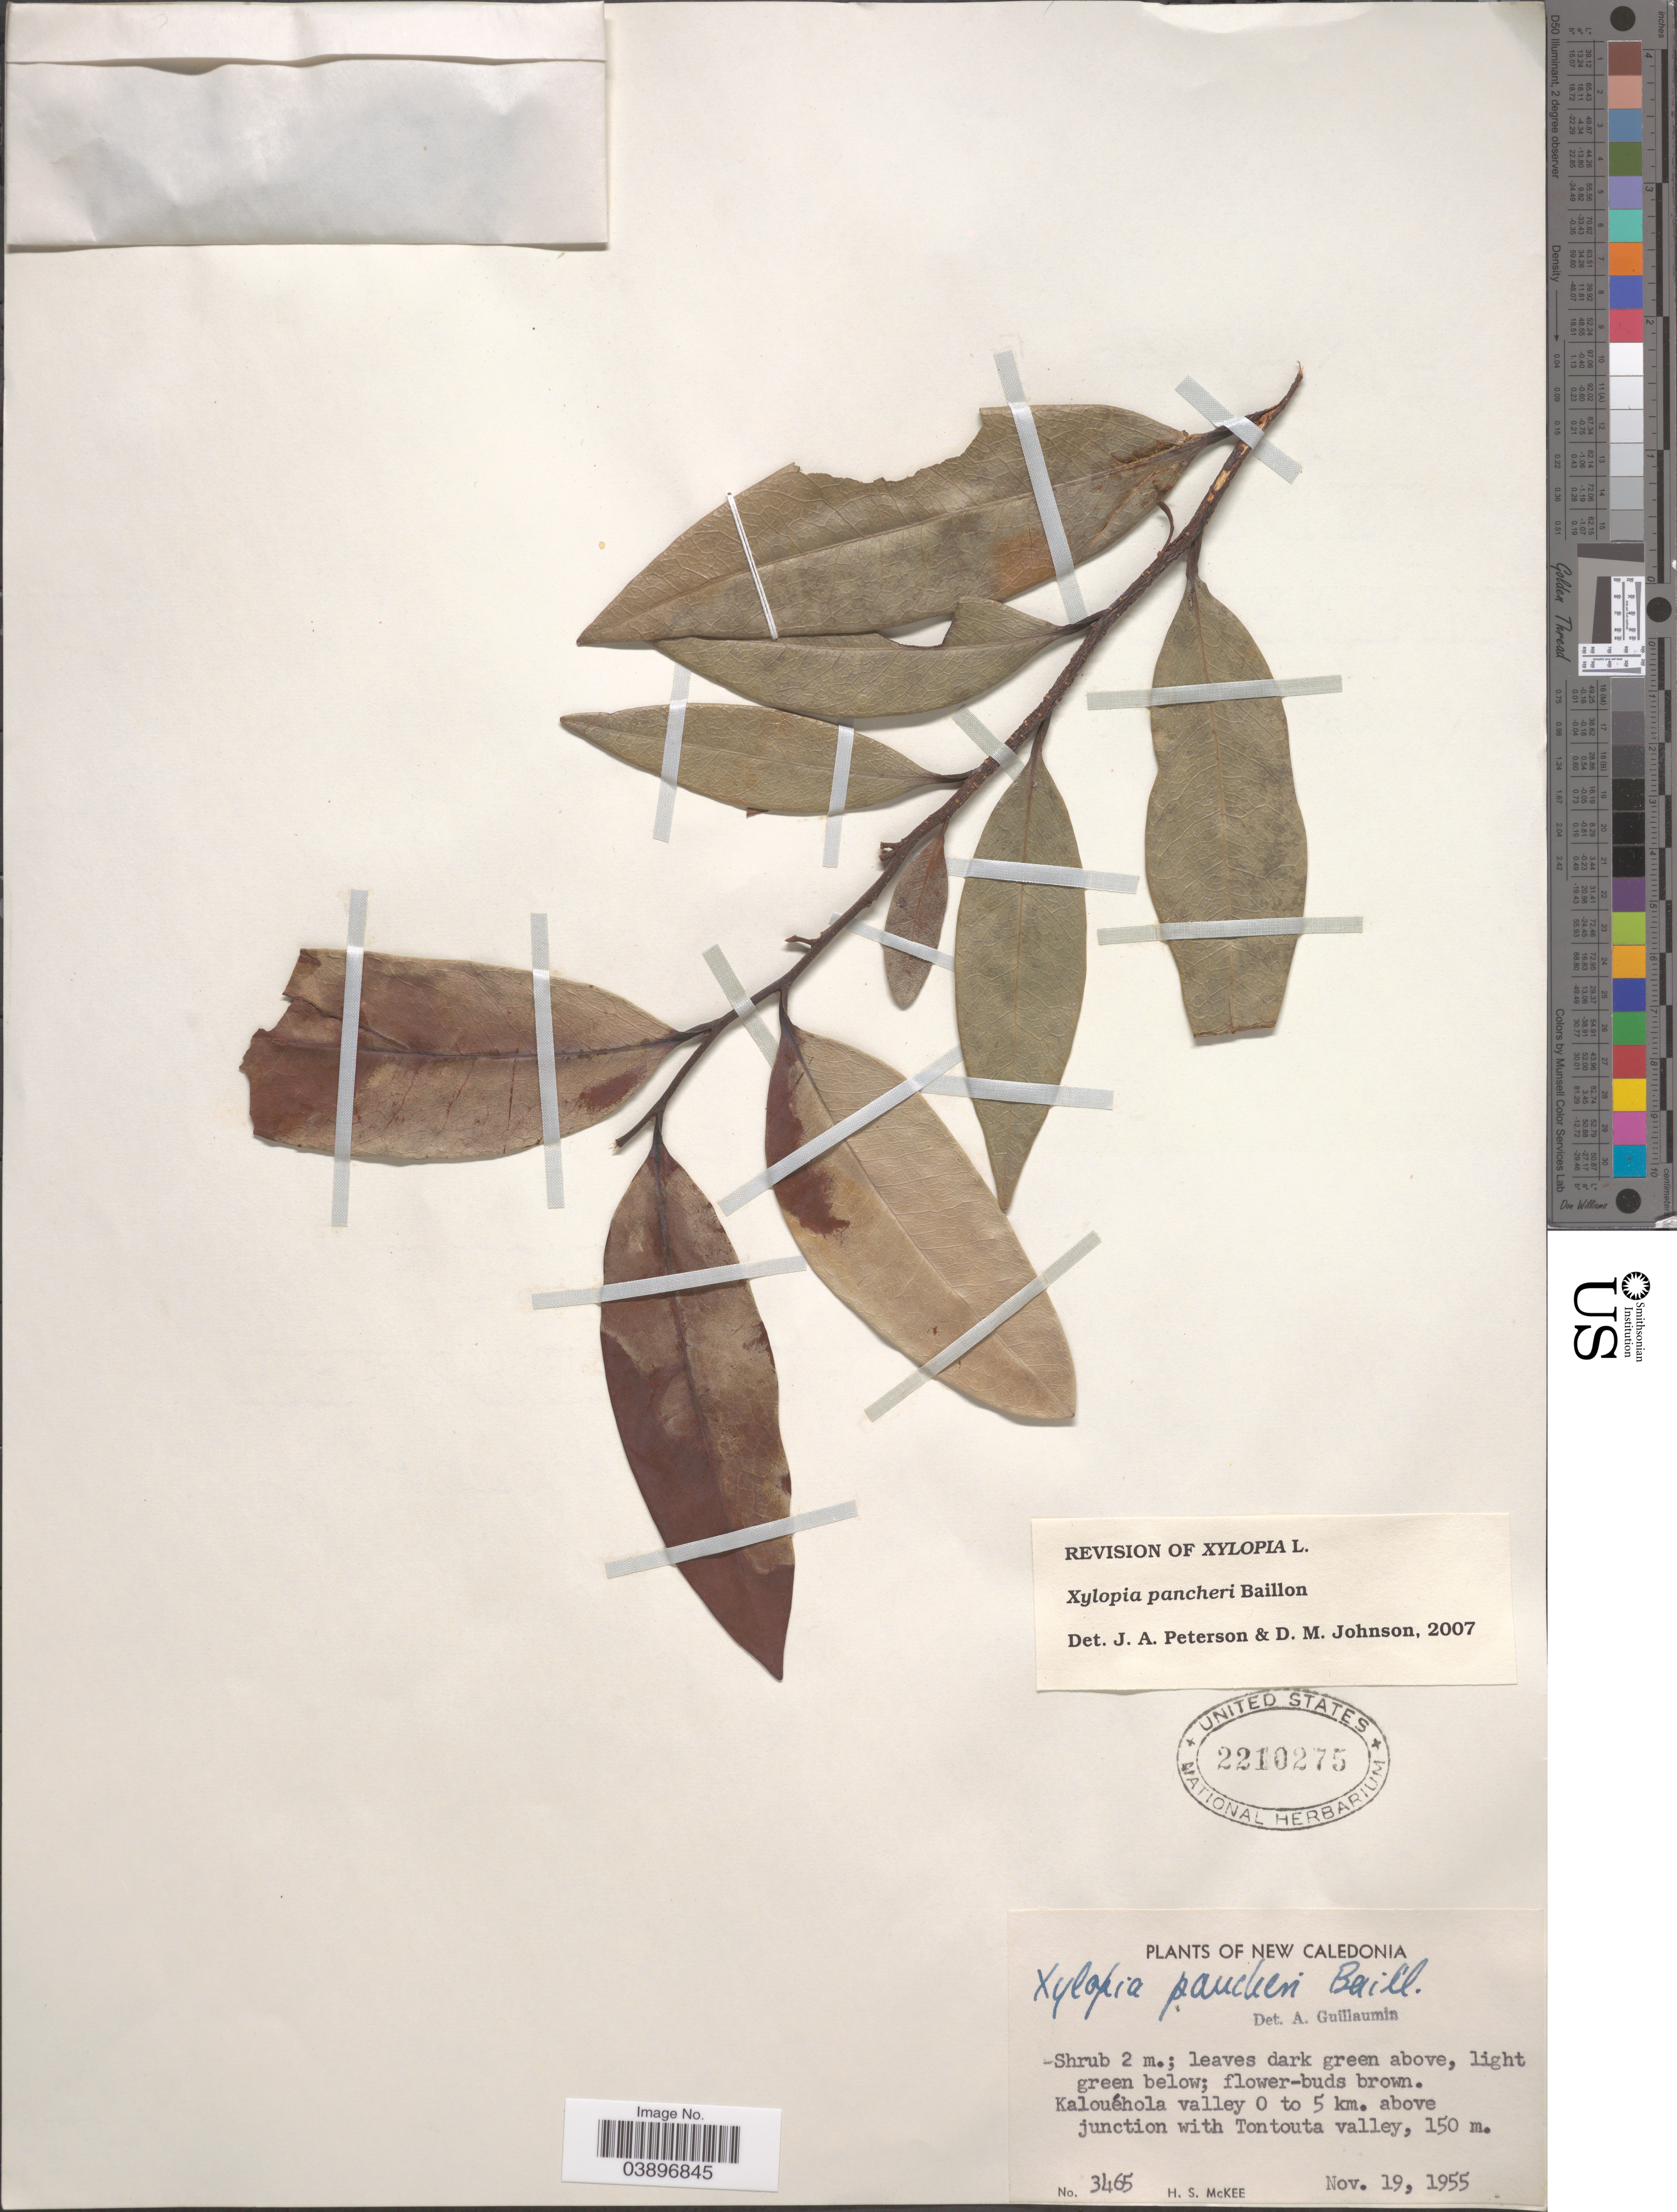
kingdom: Plantae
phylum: Tracheophyta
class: Magnoliopsida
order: Magnoliales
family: Annonaceae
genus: Xylopia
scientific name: Xylopia pancheri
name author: Baill.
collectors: H. S. McKee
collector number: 3465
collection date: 1955-11-19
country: New Caledonia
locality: Kalouéhola valley 0 to 5 km. above junction with Tontouta valley.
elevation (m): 150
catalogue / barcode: US 2210275